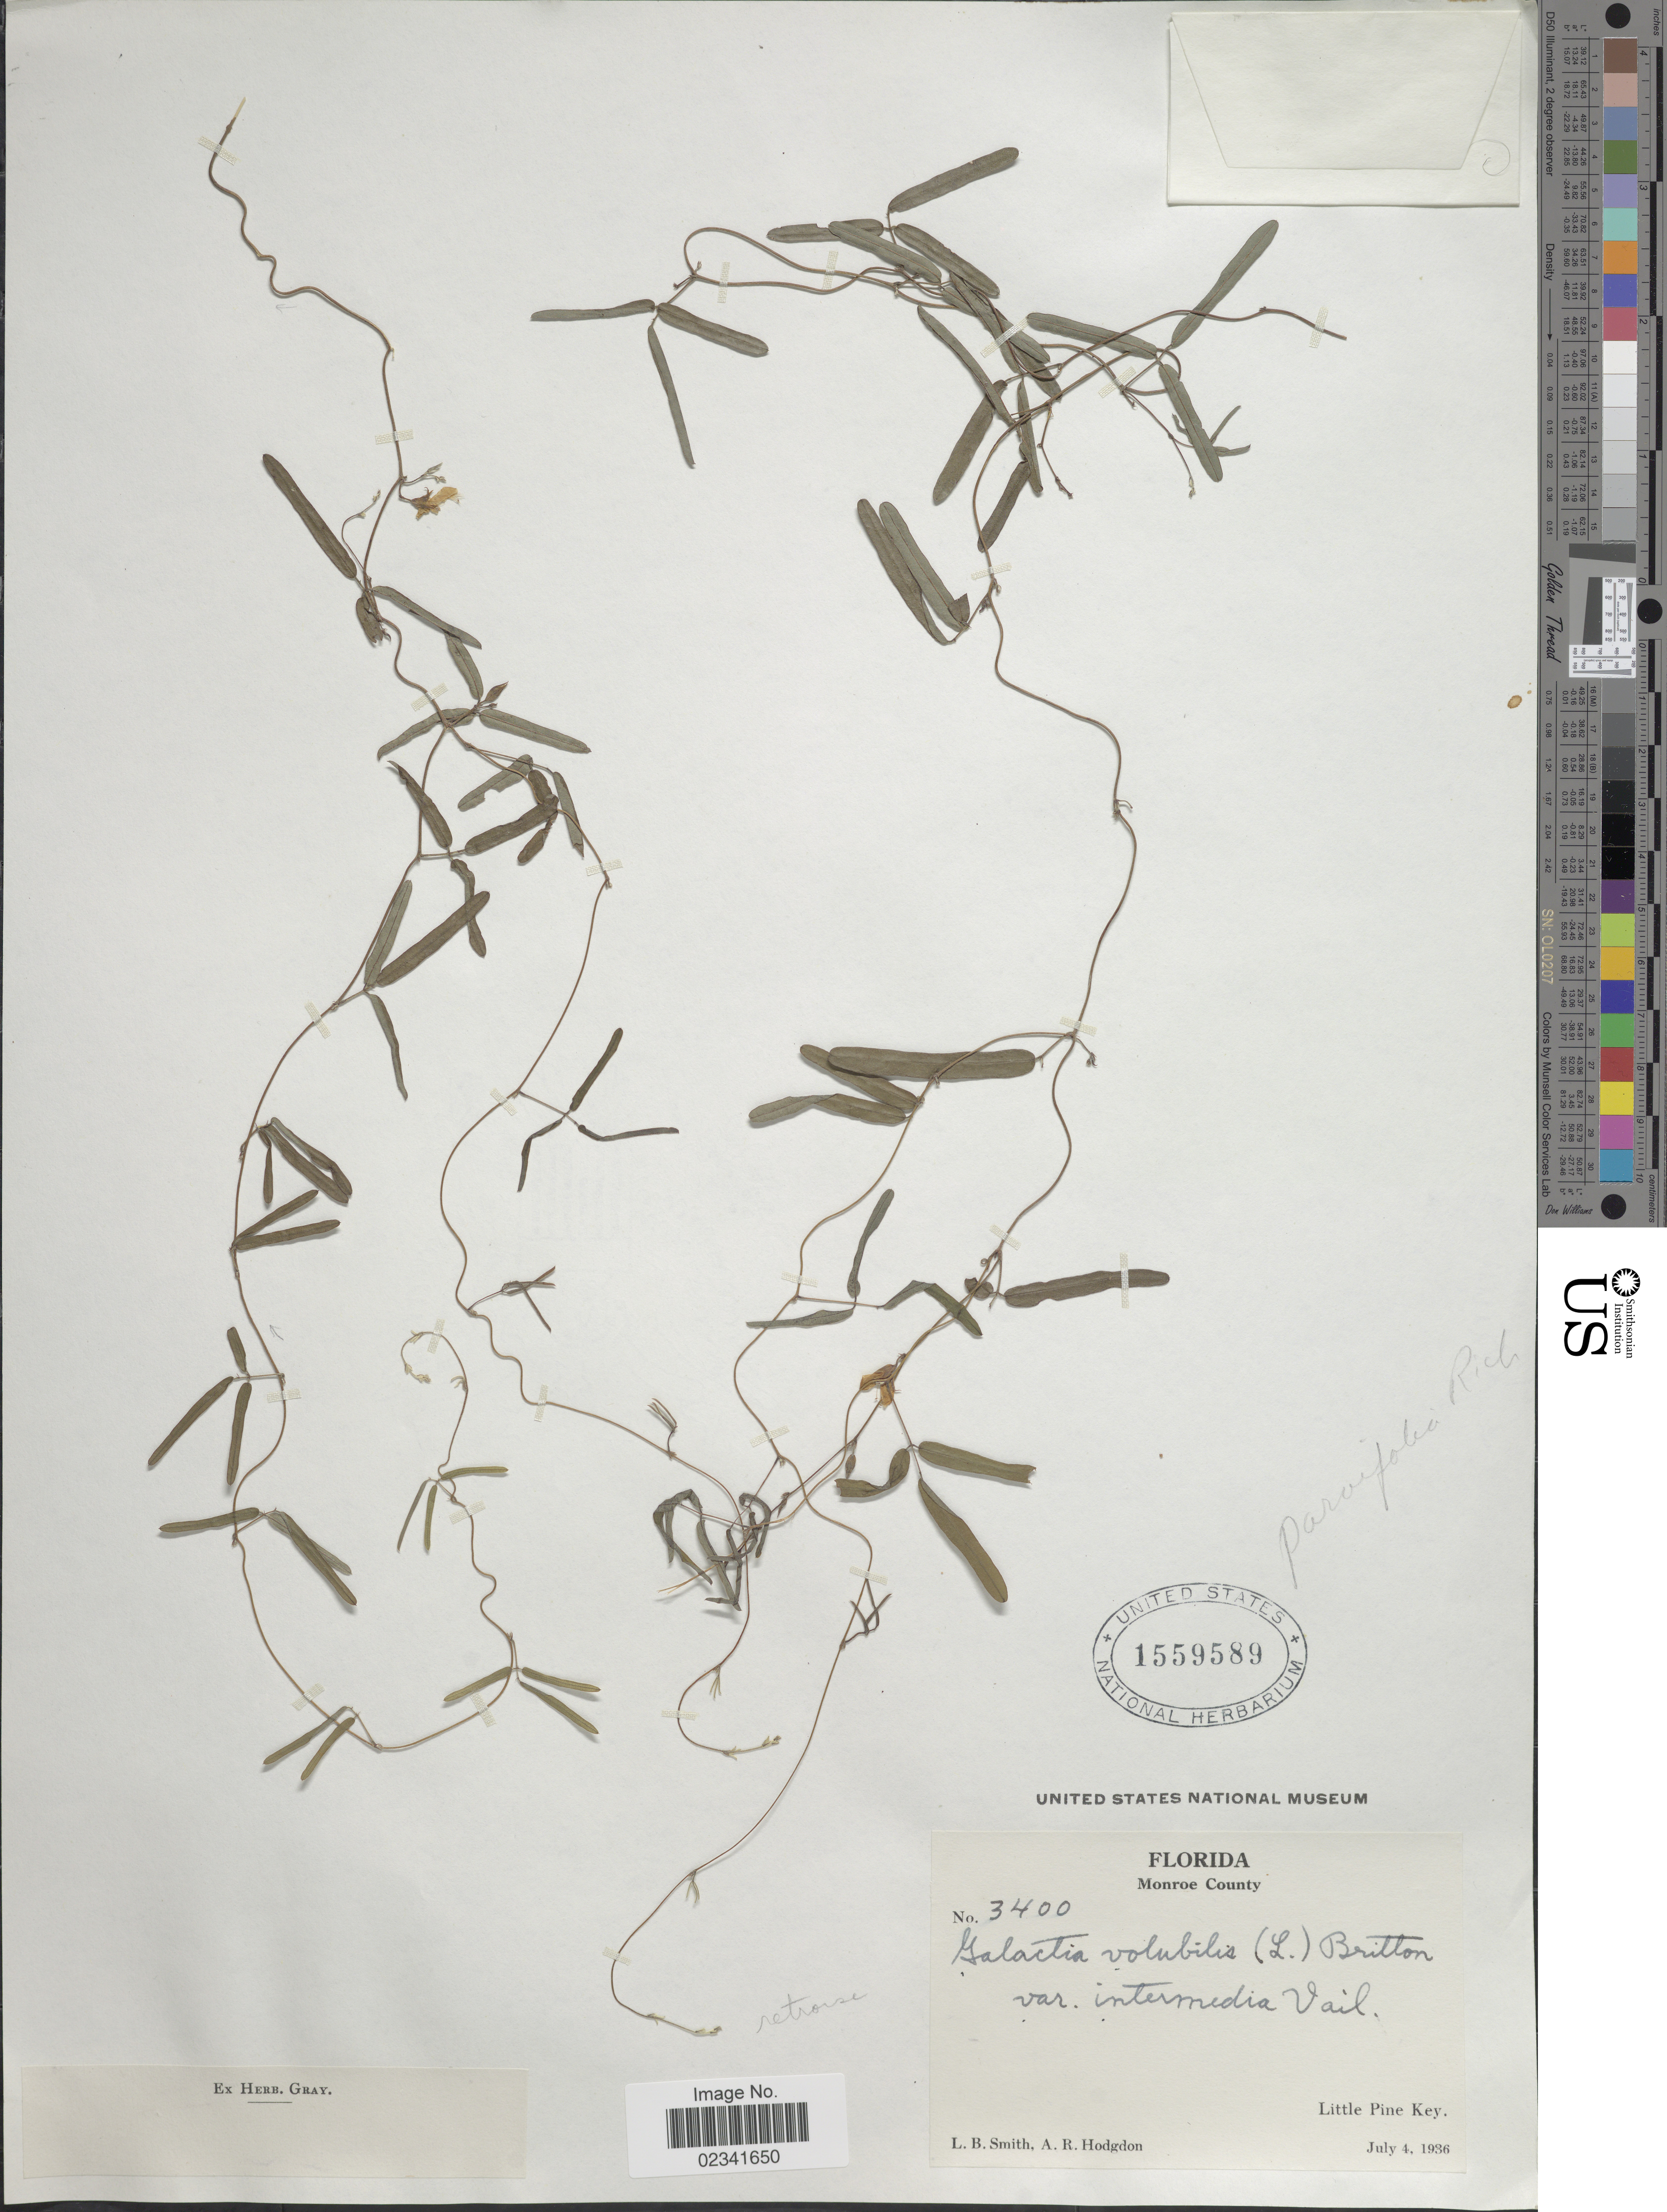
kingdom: Plantae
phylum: Tracheophyta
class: Magnoliopsida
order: Fabales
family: Fabaceae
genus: Galactia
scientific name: Galactia parvifolia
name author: A. Rich.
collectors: L. Smith & A. R. Hodgdon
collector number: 3400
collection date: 1936-07-04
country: United States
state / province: Florida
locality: Monroe County, Little Pine Key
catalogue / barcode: US 1559589